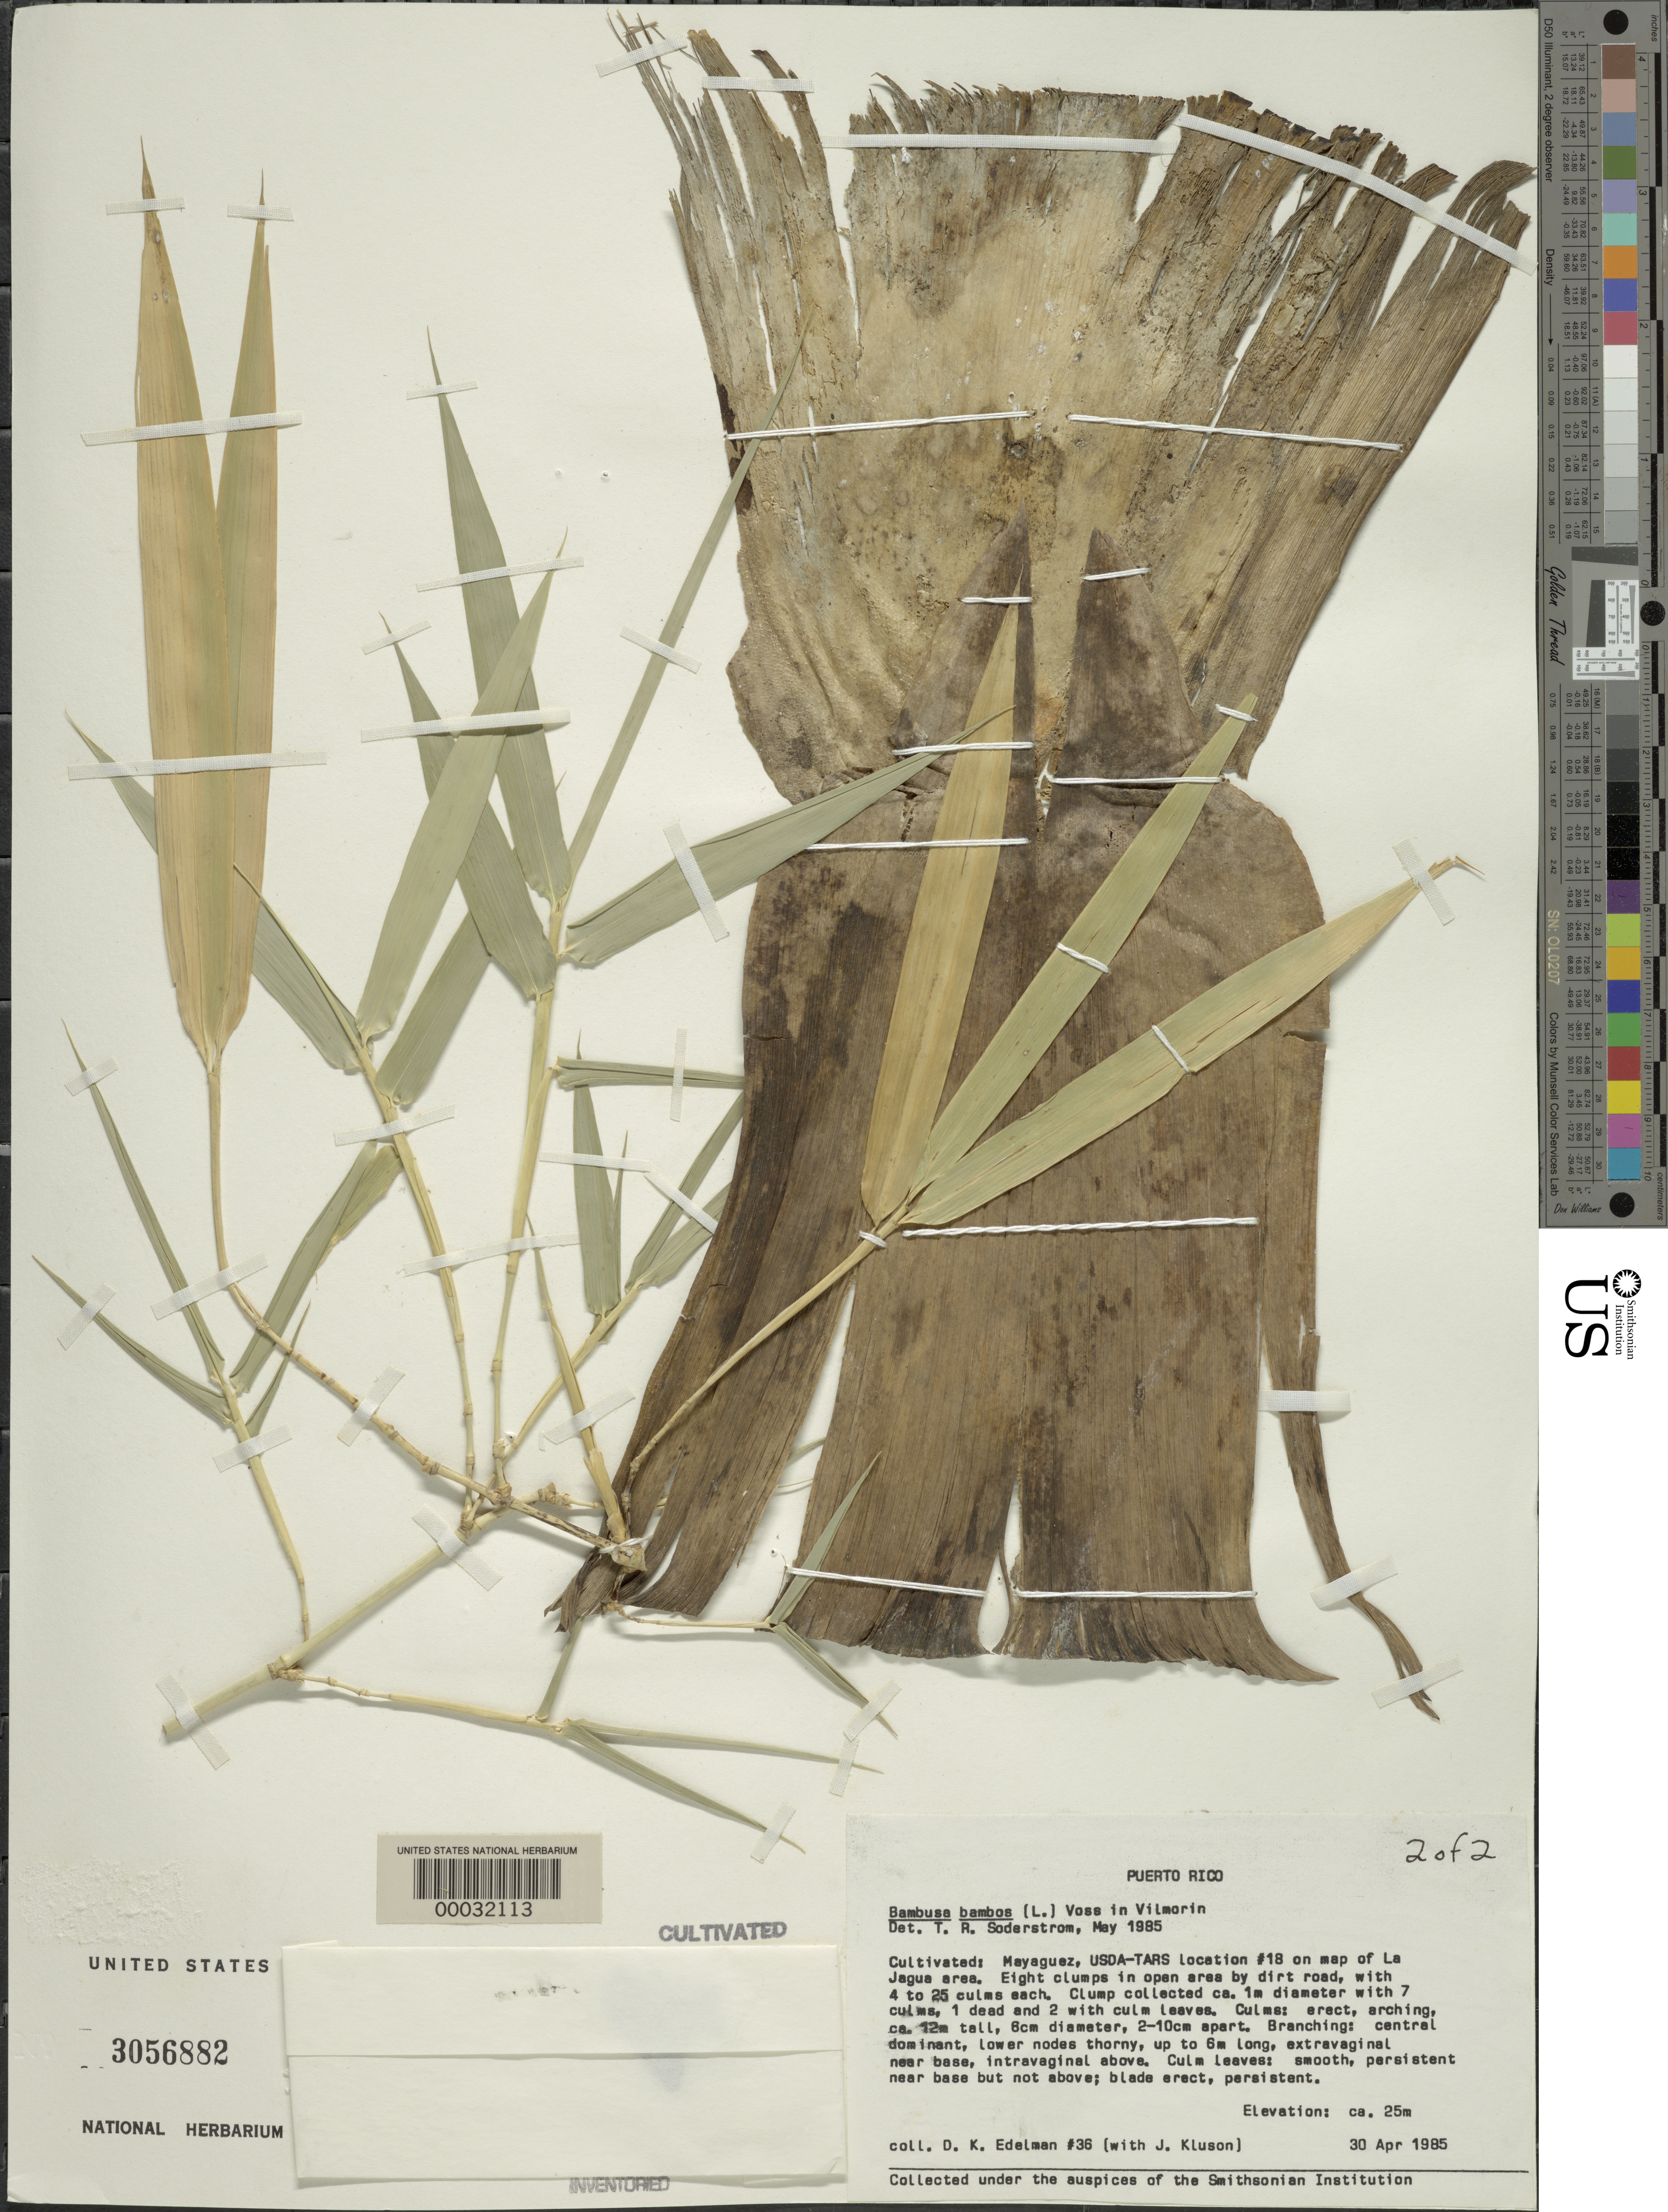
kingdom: Plantae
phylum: Tracheophyta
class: Liliopsida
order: Poales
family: Poaceae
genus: Bambusa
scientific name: Bambusa bambos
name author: (L.) Voss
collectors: D. Edelman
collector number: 36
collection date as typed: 30 Apr 1985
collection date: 1985-04-30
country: Puerto Rico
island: Greater Antilles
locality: Mayaguez, usda-tars, location 18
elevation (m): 25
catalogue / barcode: US 3056882